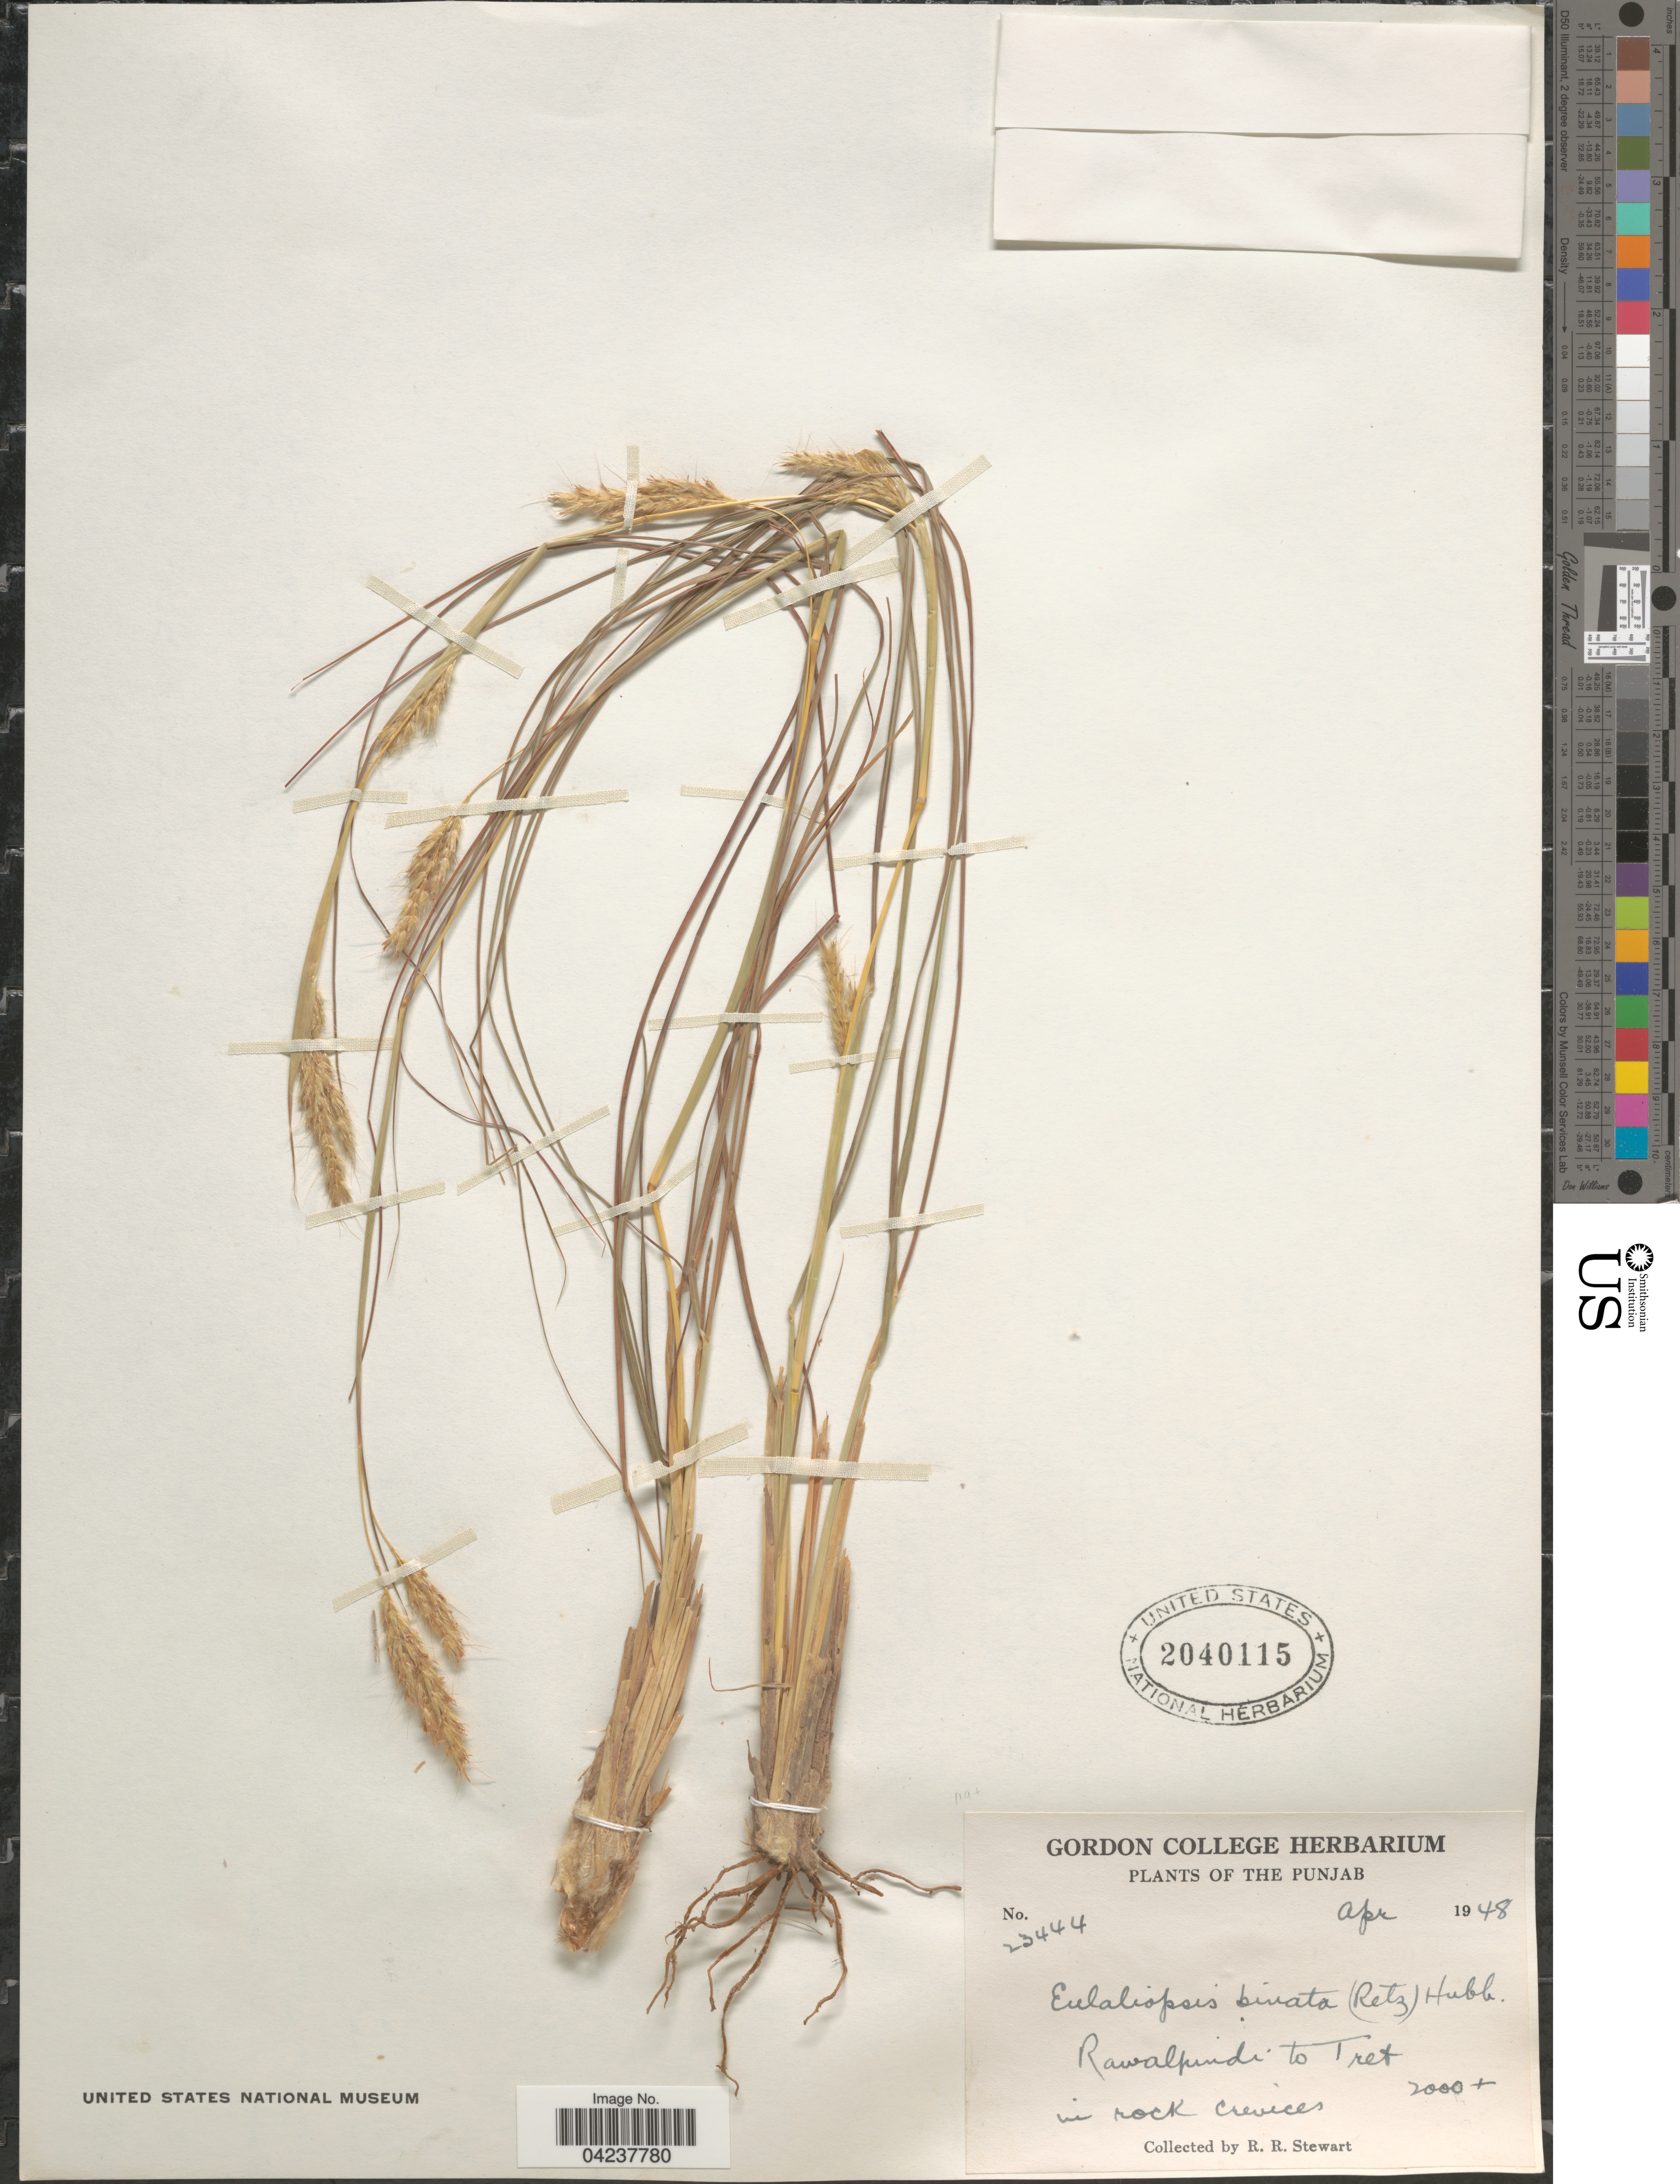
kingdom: Plantae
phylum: Tracheophyta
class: Liliopsida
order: Poales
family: Poaceae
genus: Eulaliopsis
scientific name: Eulaliopsis binata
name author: (Retz.) C. E. Hubb.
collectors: R. Stewart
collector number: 23444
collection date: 1948-04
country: Pakistan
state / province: Punjab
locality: Rawalpindi to Tret in rock crevices.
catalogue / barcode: US 2040115